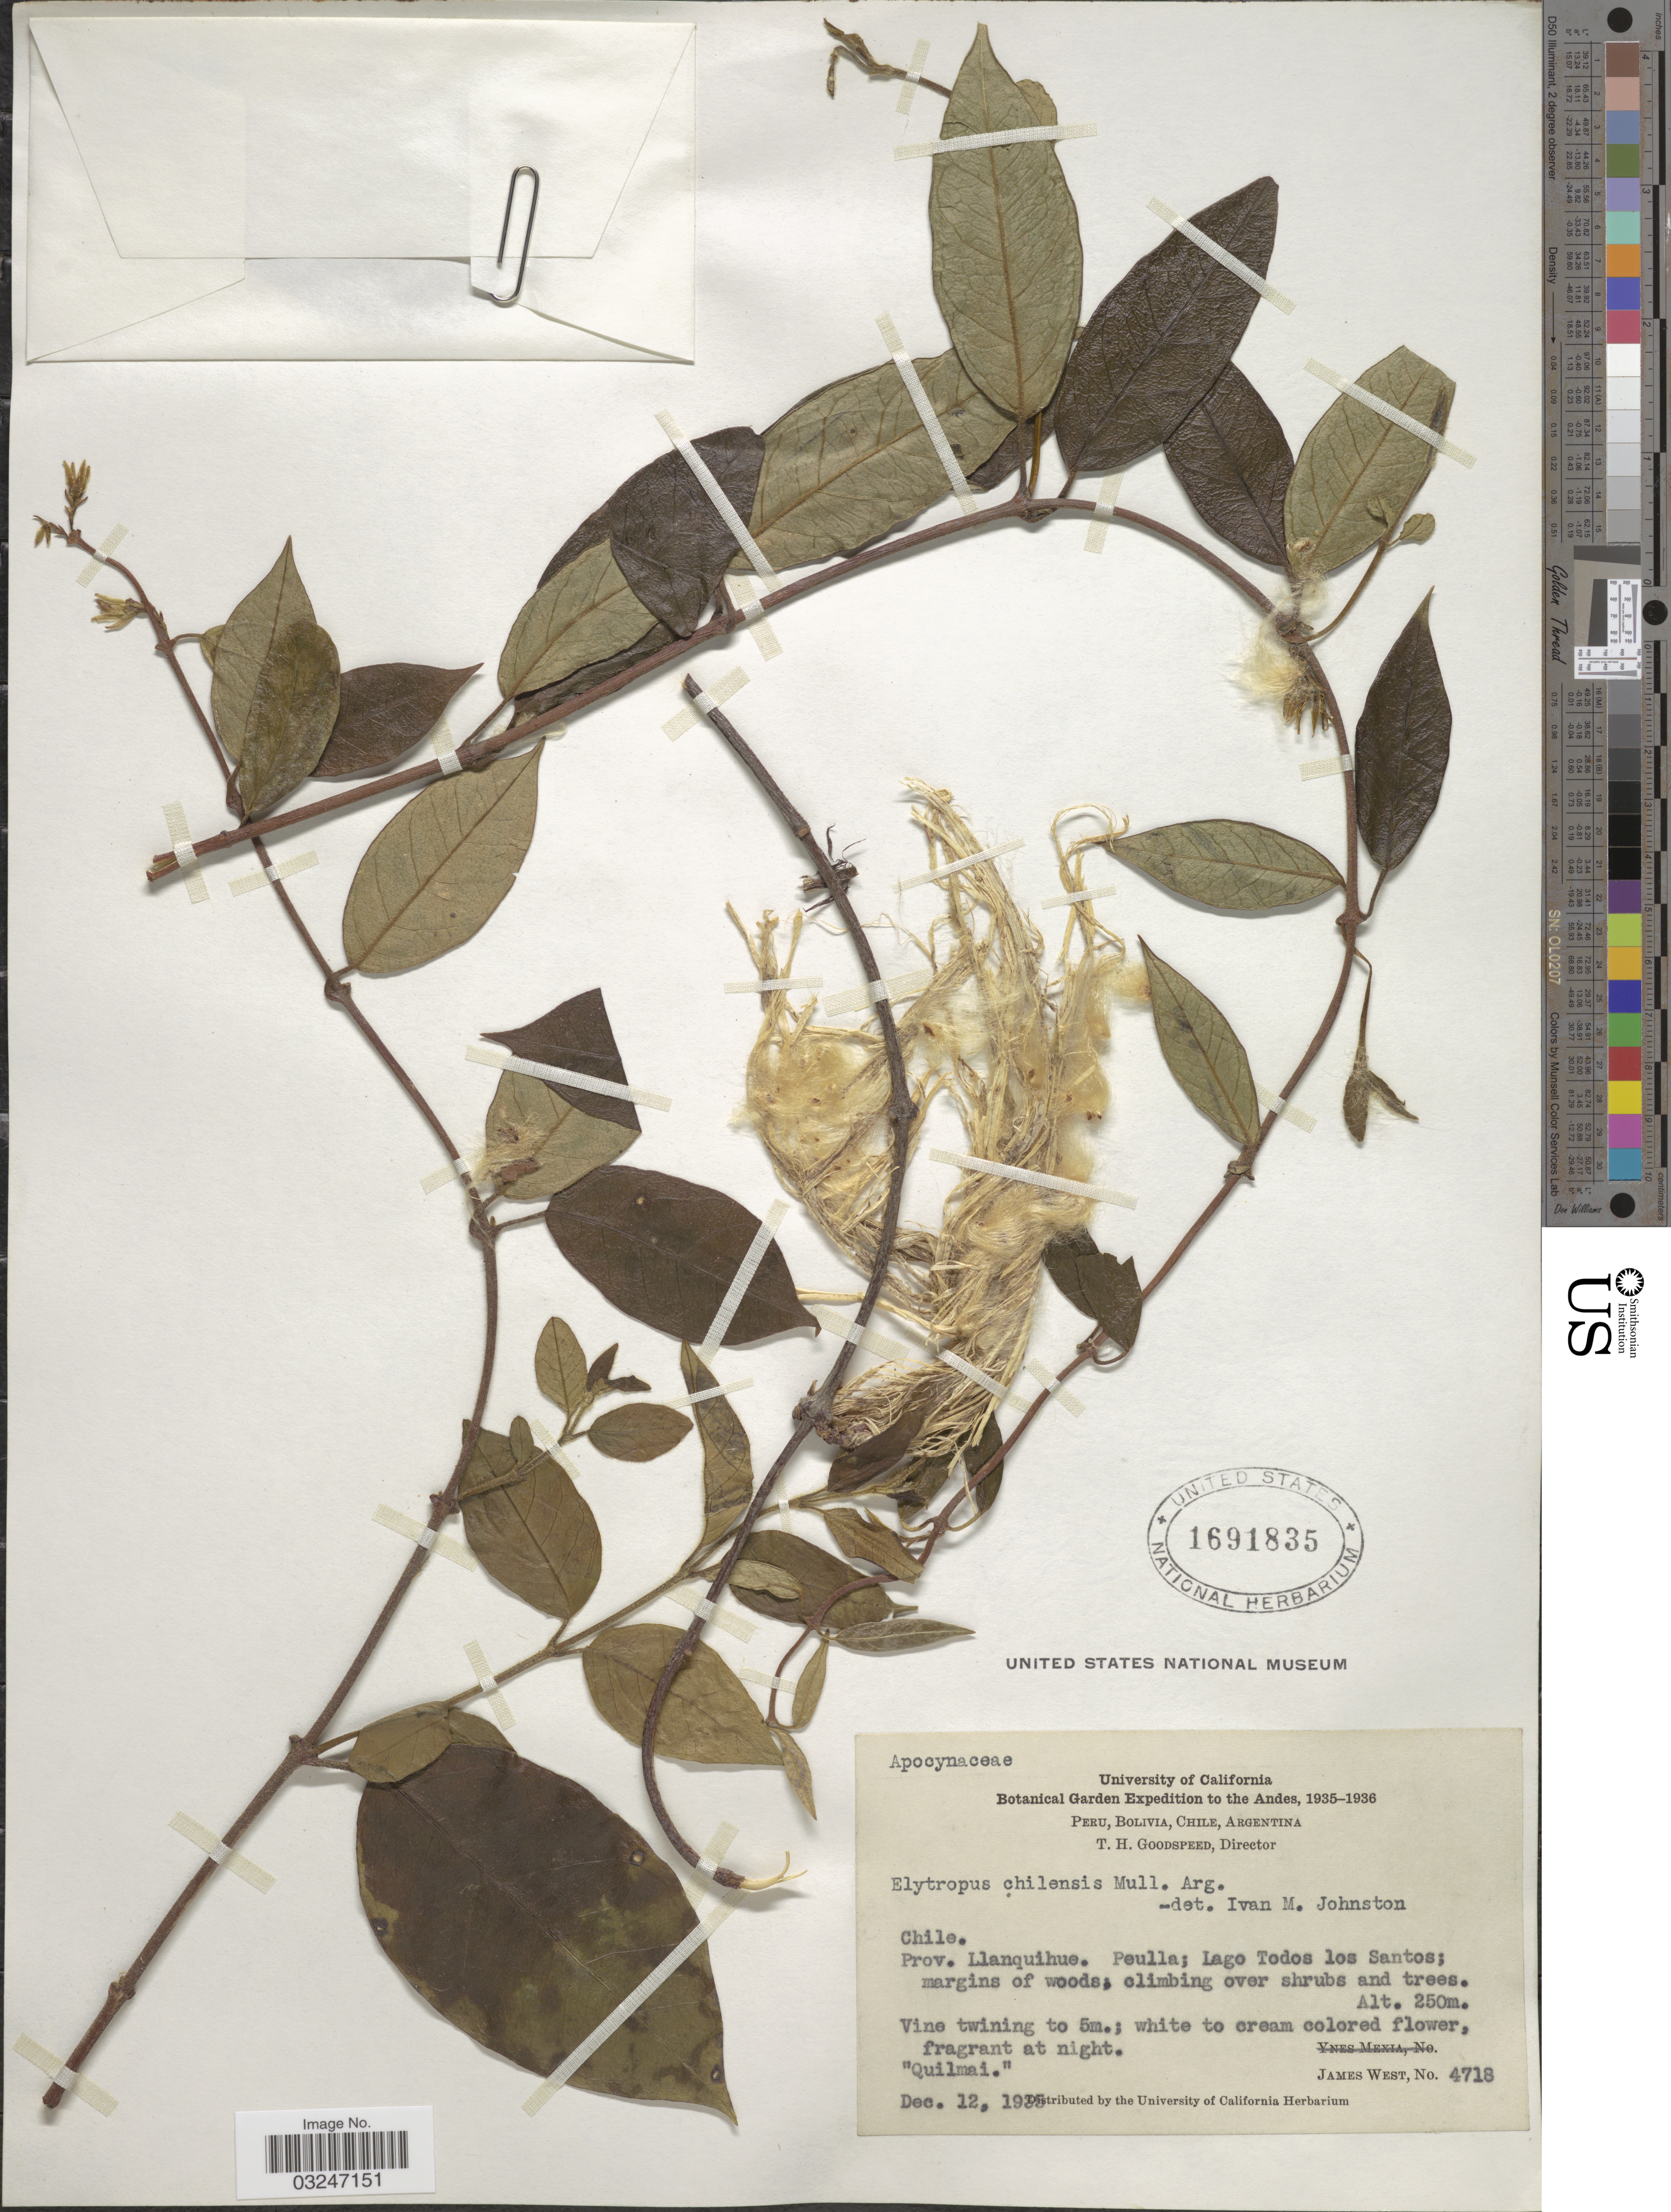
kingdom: Plantae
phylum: Tracheophyta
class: Magnoliopsida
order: Gentianales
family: Apocynaceae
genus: Elytropus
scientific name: Elytropus chilensis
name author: (A. DC.) Müll. Arg.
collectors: J. West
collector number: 4718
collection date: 1935-12-12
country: Chile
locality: The Andes. Prov. Llanquihue. Peulla; Lago Todos los Santos.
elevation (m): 250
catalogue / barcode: US 1691835